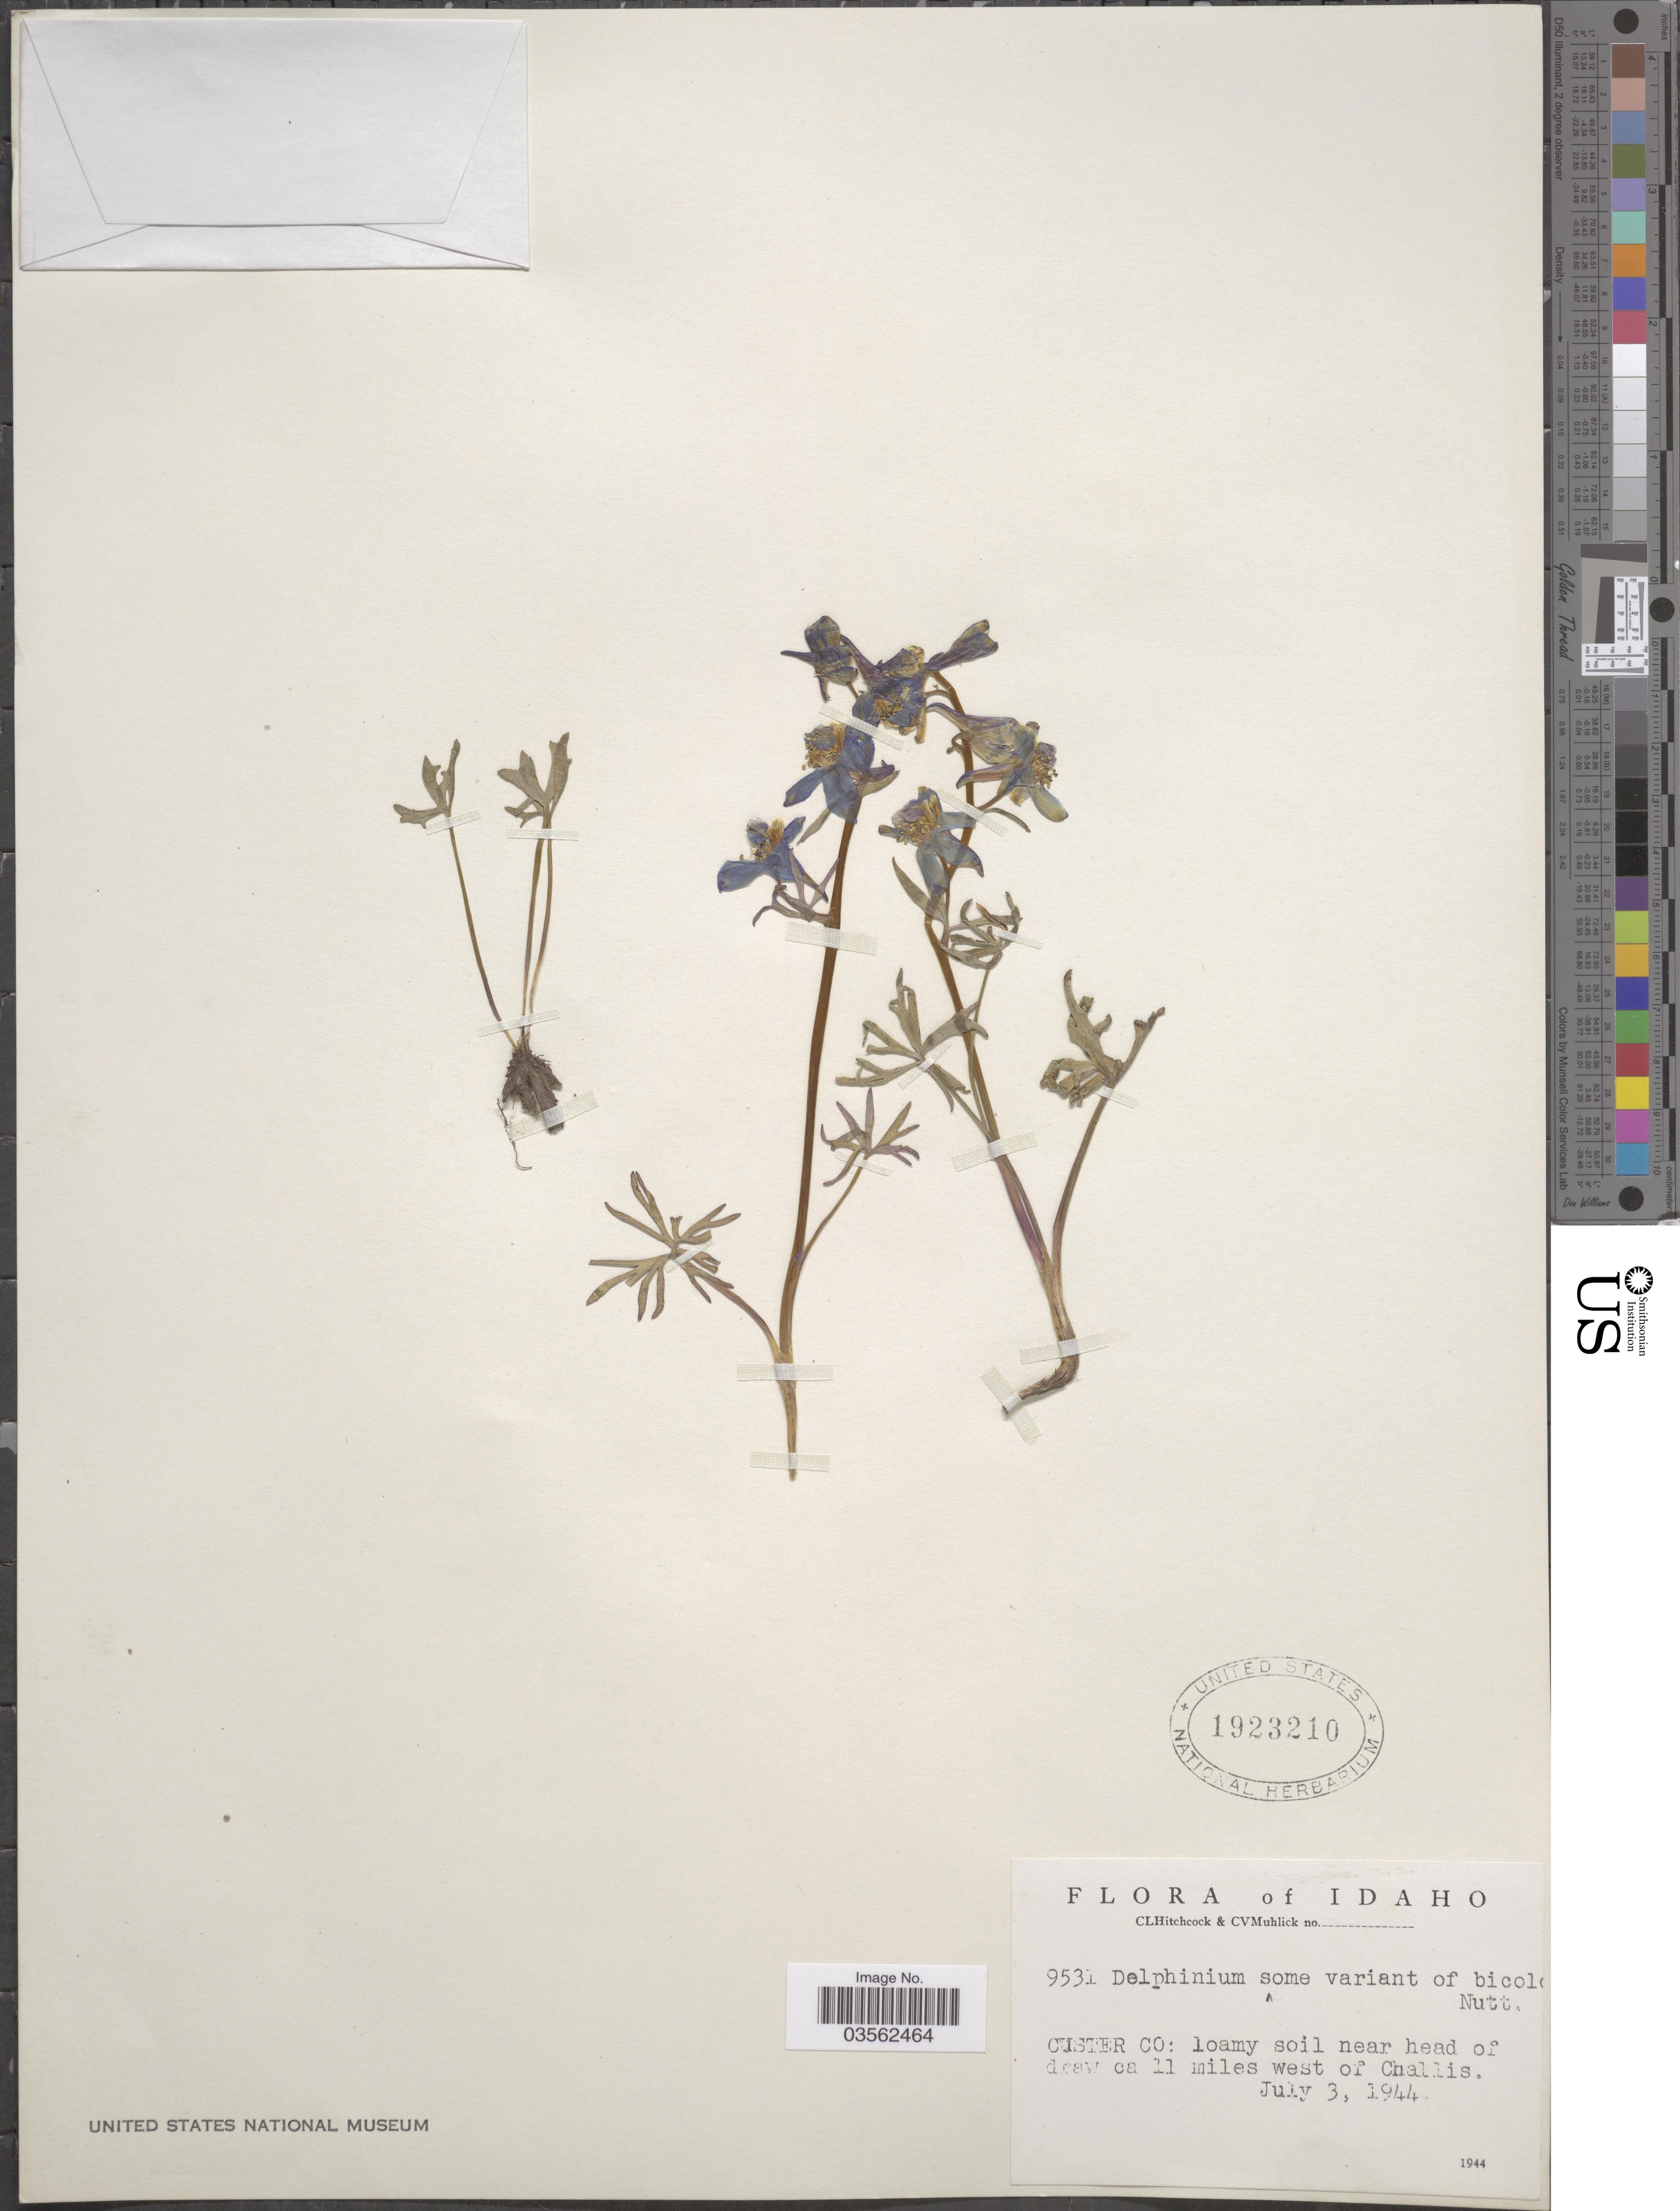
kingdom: Plantae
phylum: Tracheophyta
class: Magnoliopsida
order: Ranunculales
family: Ranunculaceae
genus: Delphinium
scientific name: Delphinium bicolor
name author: Nutt.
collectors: C. L. Hitchcock & C. V. Muhlick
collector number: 9531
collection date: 1944-07-03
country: United States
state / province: Idaho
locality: Custer Co: near head of draw ca 11 miles west of Challis.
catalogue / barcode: US 1923210